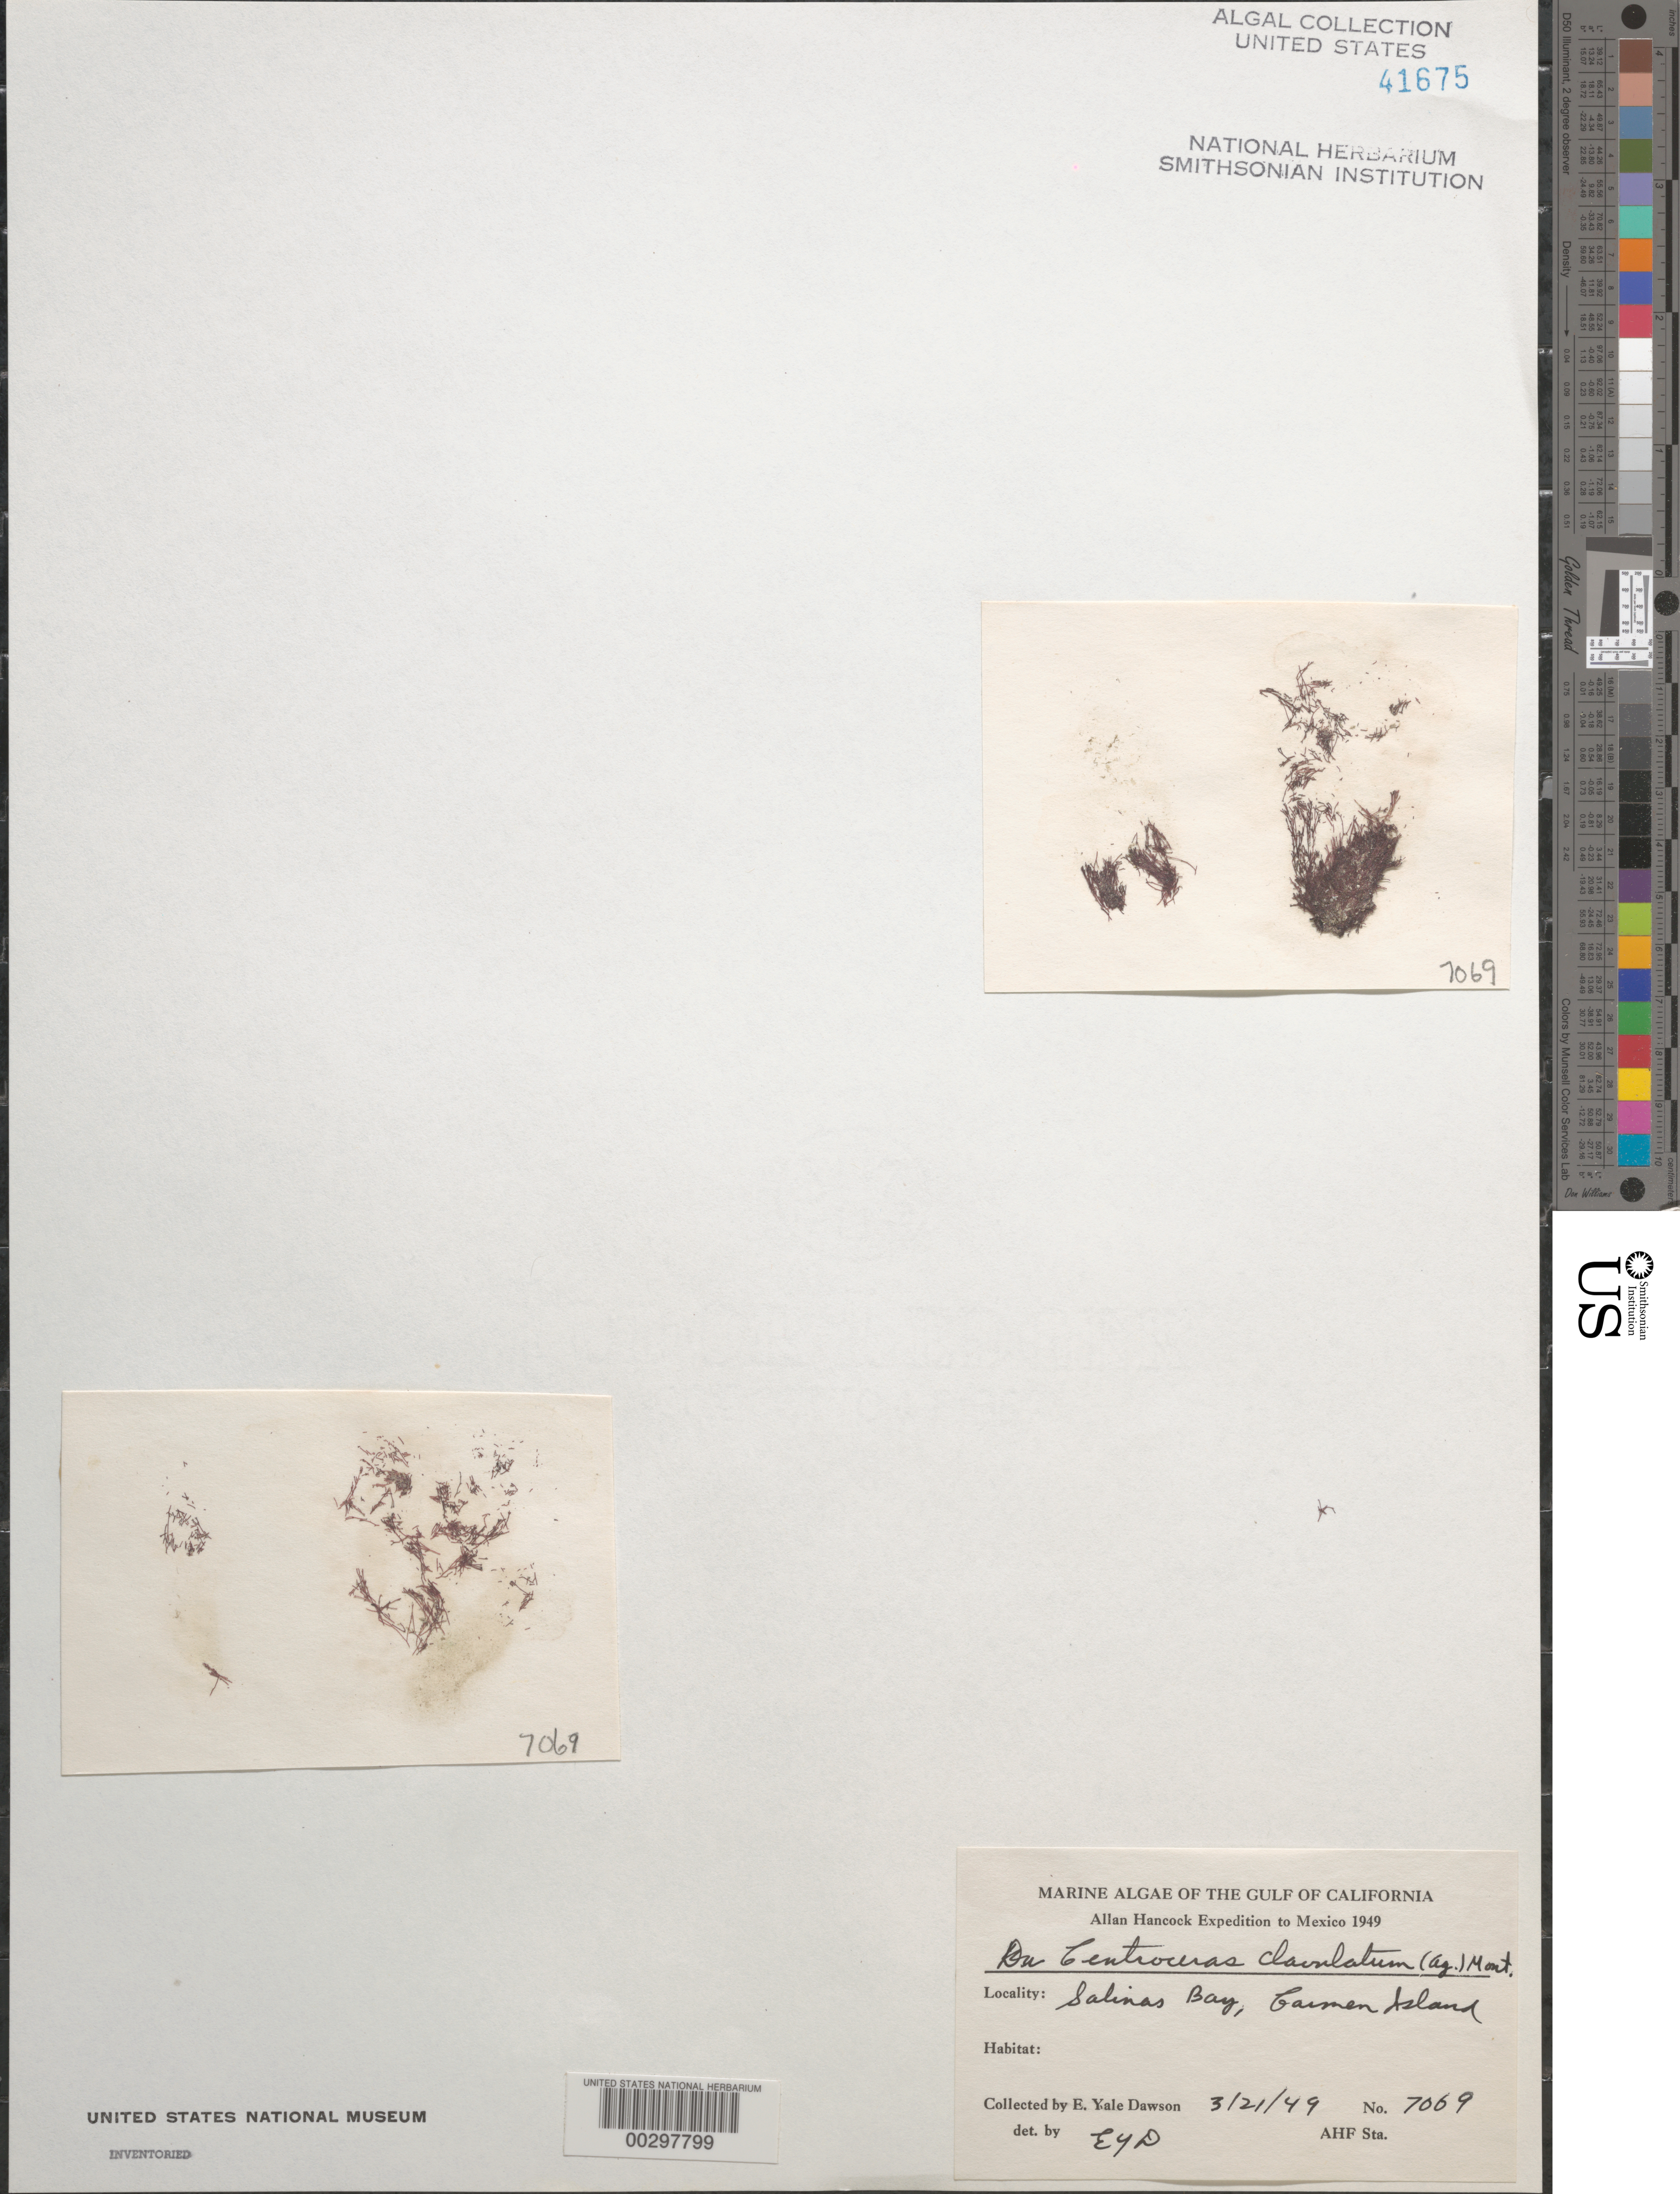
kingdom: Plantae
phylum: Rhodophyta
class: Florideophyceae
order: Ceramiales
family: Ceramiaceae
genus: Centroceras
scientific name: Centroceras clavulatum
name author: (C. Agardh) Mont.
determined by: Dawson, E. Y.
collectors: E. Y. Dawson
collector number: EYD 7069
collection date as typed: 21 Mar 1949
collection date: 1949-03-21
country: Mexico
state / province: Baja California Sur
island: Isla Carmen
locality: Bahia Salinas (Salinas Bay)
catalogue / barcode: US 41675